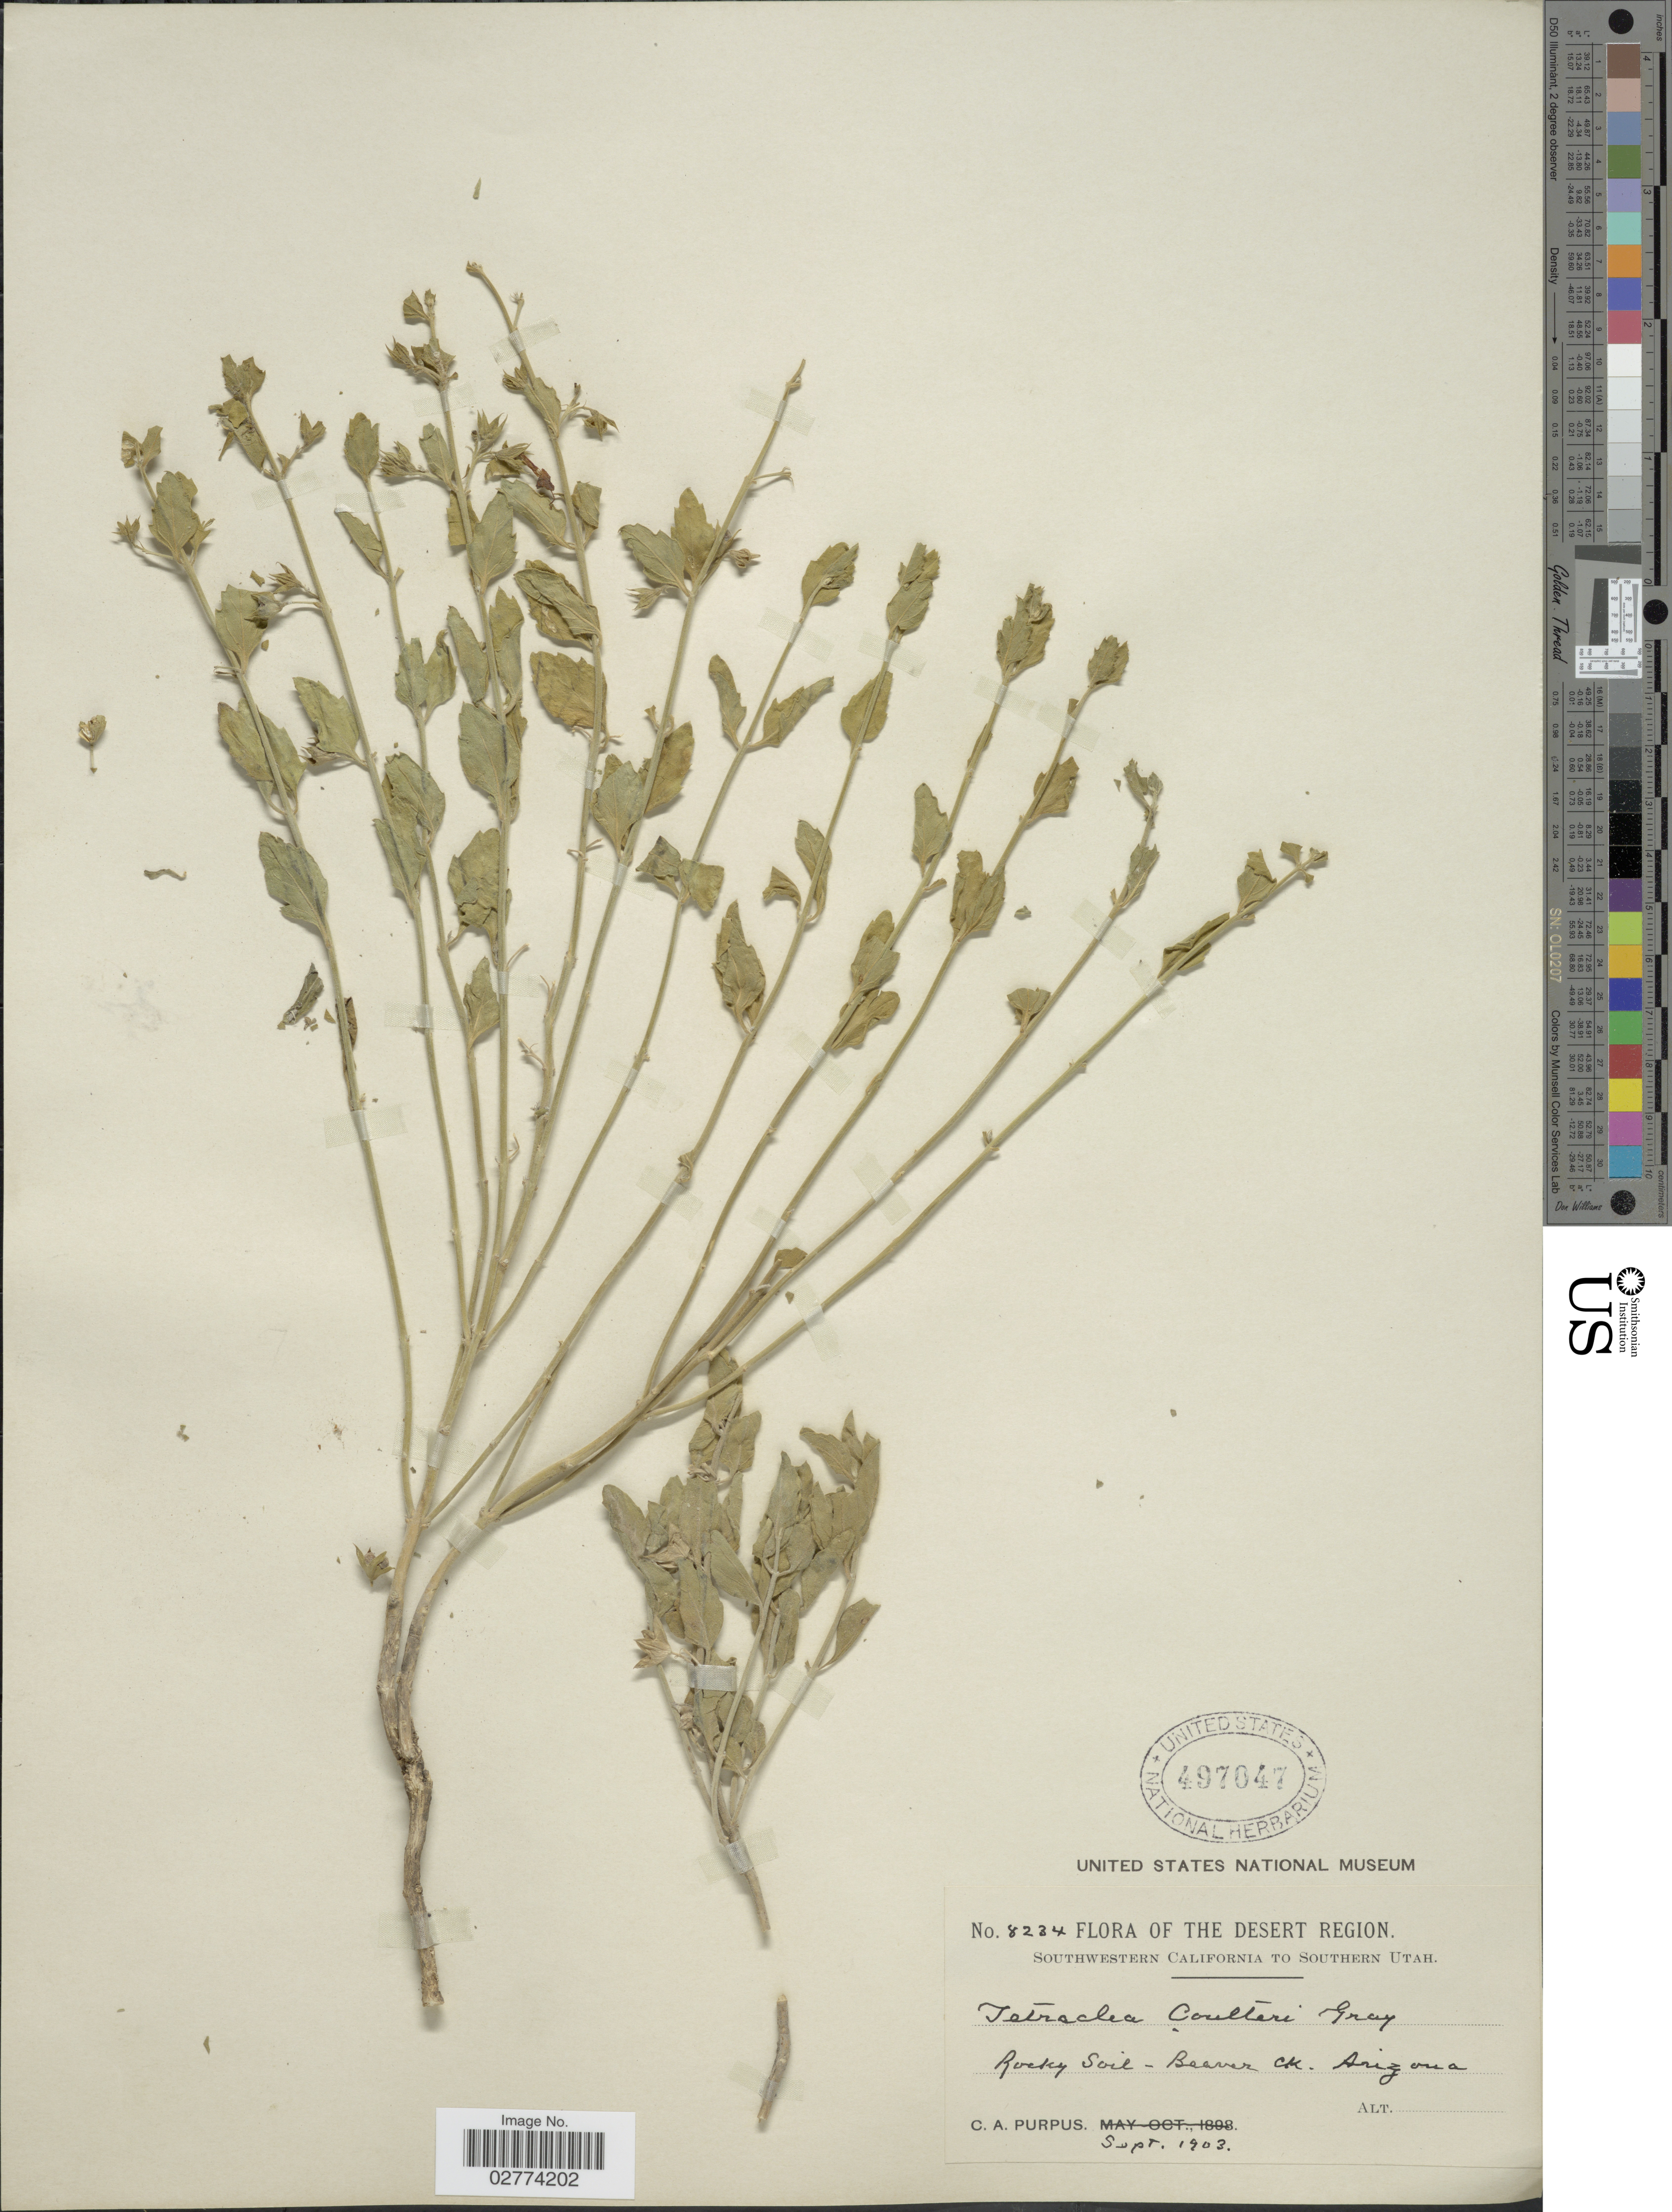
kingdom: Plantae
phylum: Tracheophyta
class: Magnoliopsida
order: Lamiales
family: Lamiaceae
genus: Tetraclea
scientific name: Tetraclea coulteri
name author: A. Gray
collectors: C. A. Purpus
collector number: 8234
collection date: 1903-09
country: United States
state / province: Arizona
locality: The Desert Region, Beaver Ck.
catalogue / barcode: US 497047